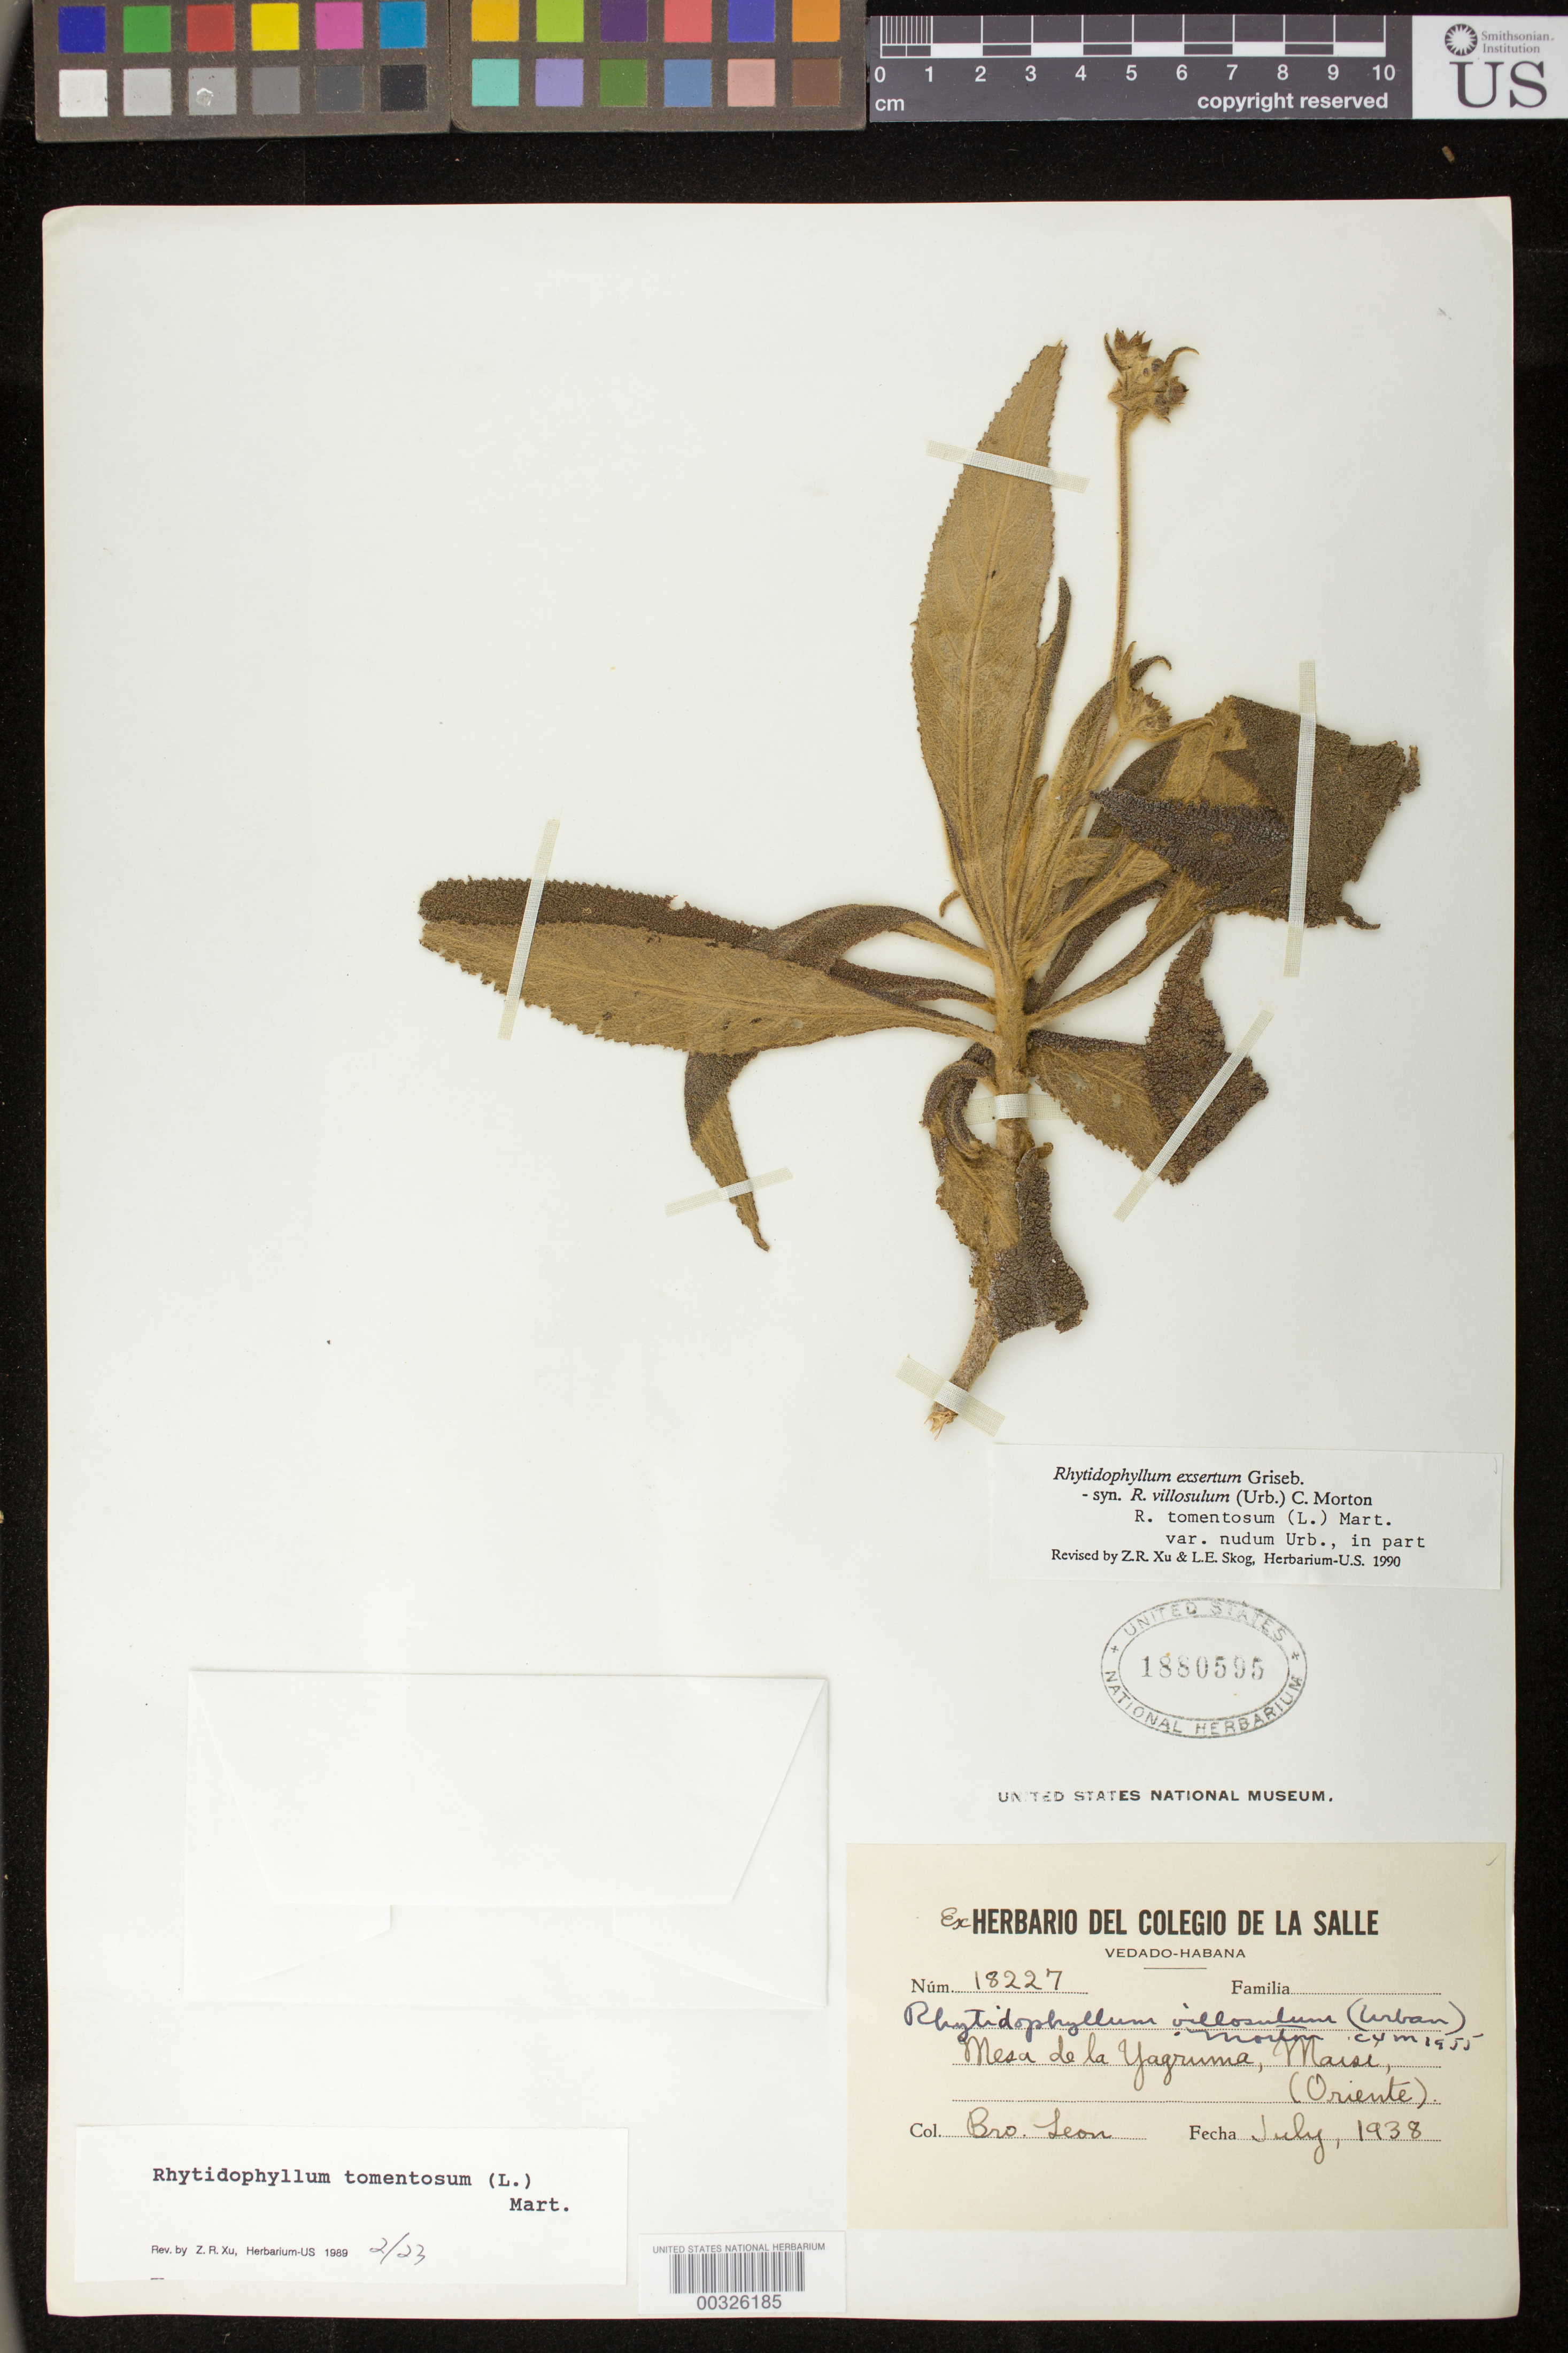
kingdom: Plantae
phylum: Tracheophyta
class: Magnoliopsida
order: Lamiales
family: Gesneriaceae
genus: Rhytidophyllum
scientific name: Rhytidophyllum exsertum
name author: Griseb.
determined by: Skog, Laurence E.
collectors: F. Leon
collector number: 18227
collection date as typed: Jul 1938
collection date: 1938-07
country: Cuba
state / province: Oriente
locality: Mesa de la Yagruma, Maisi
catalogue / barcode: US 1880595